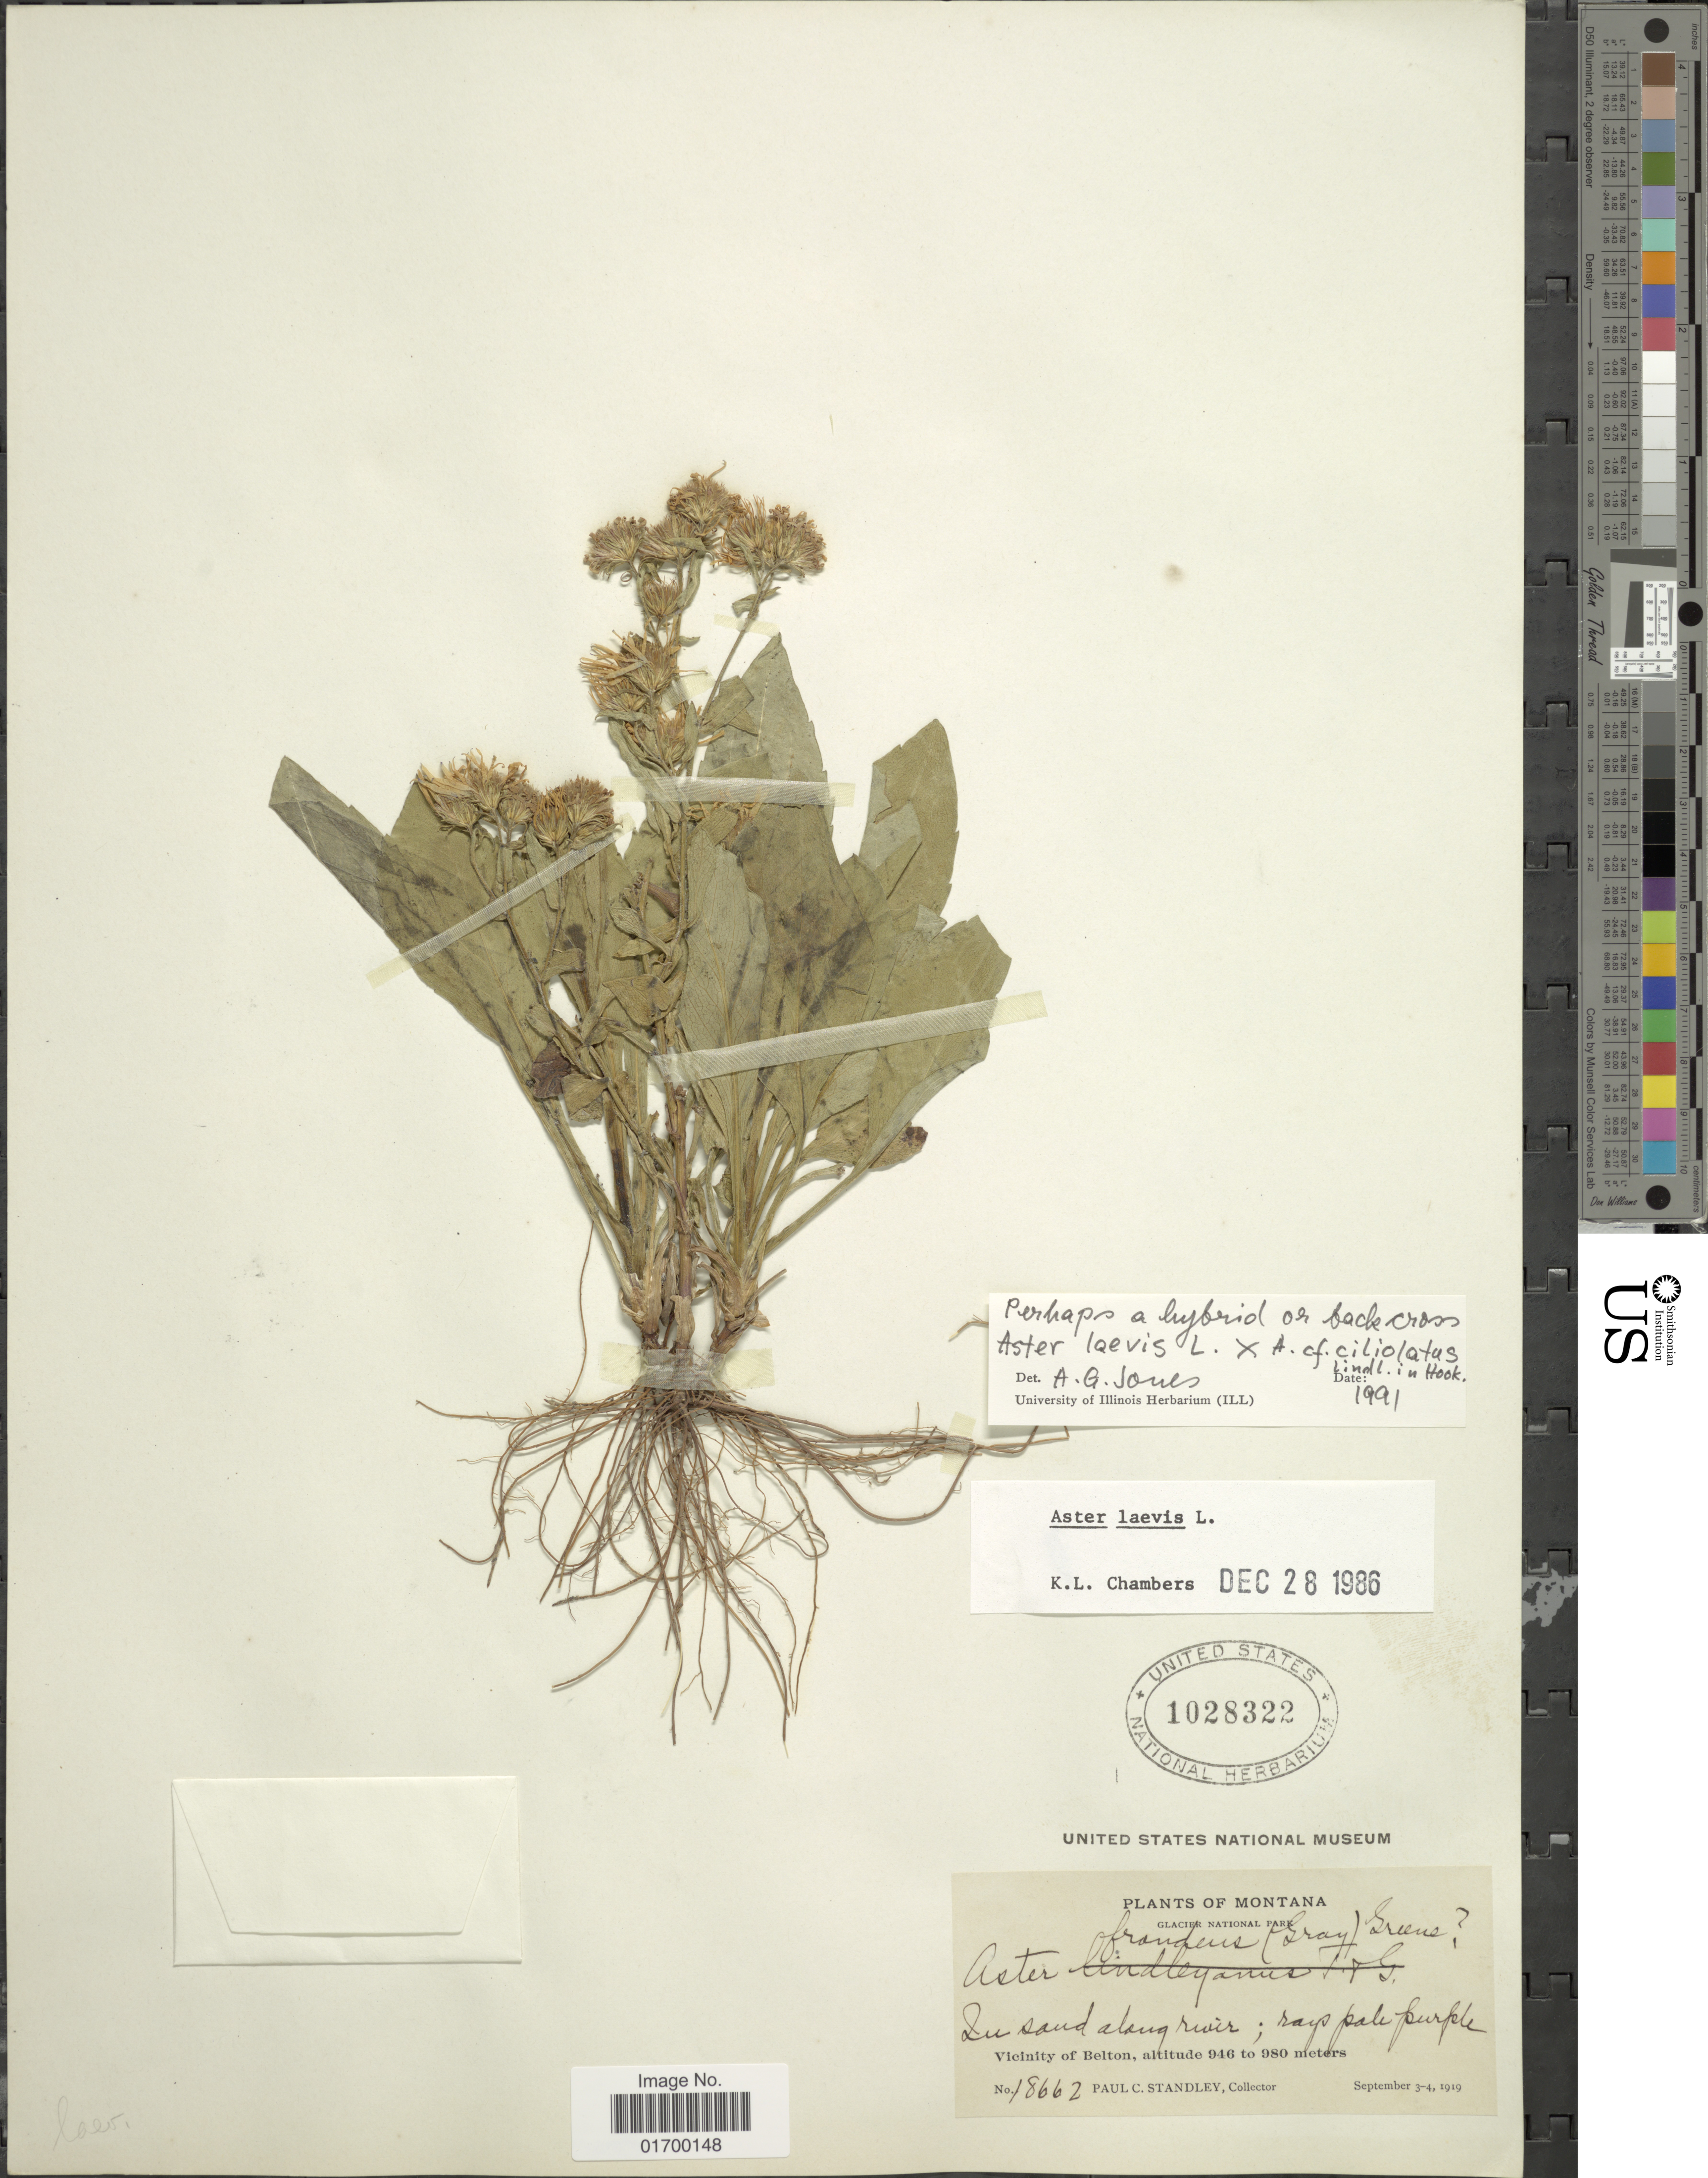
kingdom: Plantae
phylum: Tracheophyta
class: Magnoliopsida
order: Asterales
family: Asteraceae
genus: Symphyotrichum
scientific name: Symphyotrichum laeve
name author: (L.) Á. Löve & D. Löve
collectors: P. C. Standley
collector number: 18662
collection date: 1919-09-03/1919-09-04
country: United States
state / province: Montana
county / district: Flathead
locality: Glacier National Park, Vicinity of Belton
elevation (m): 946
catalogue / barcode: US 1028322